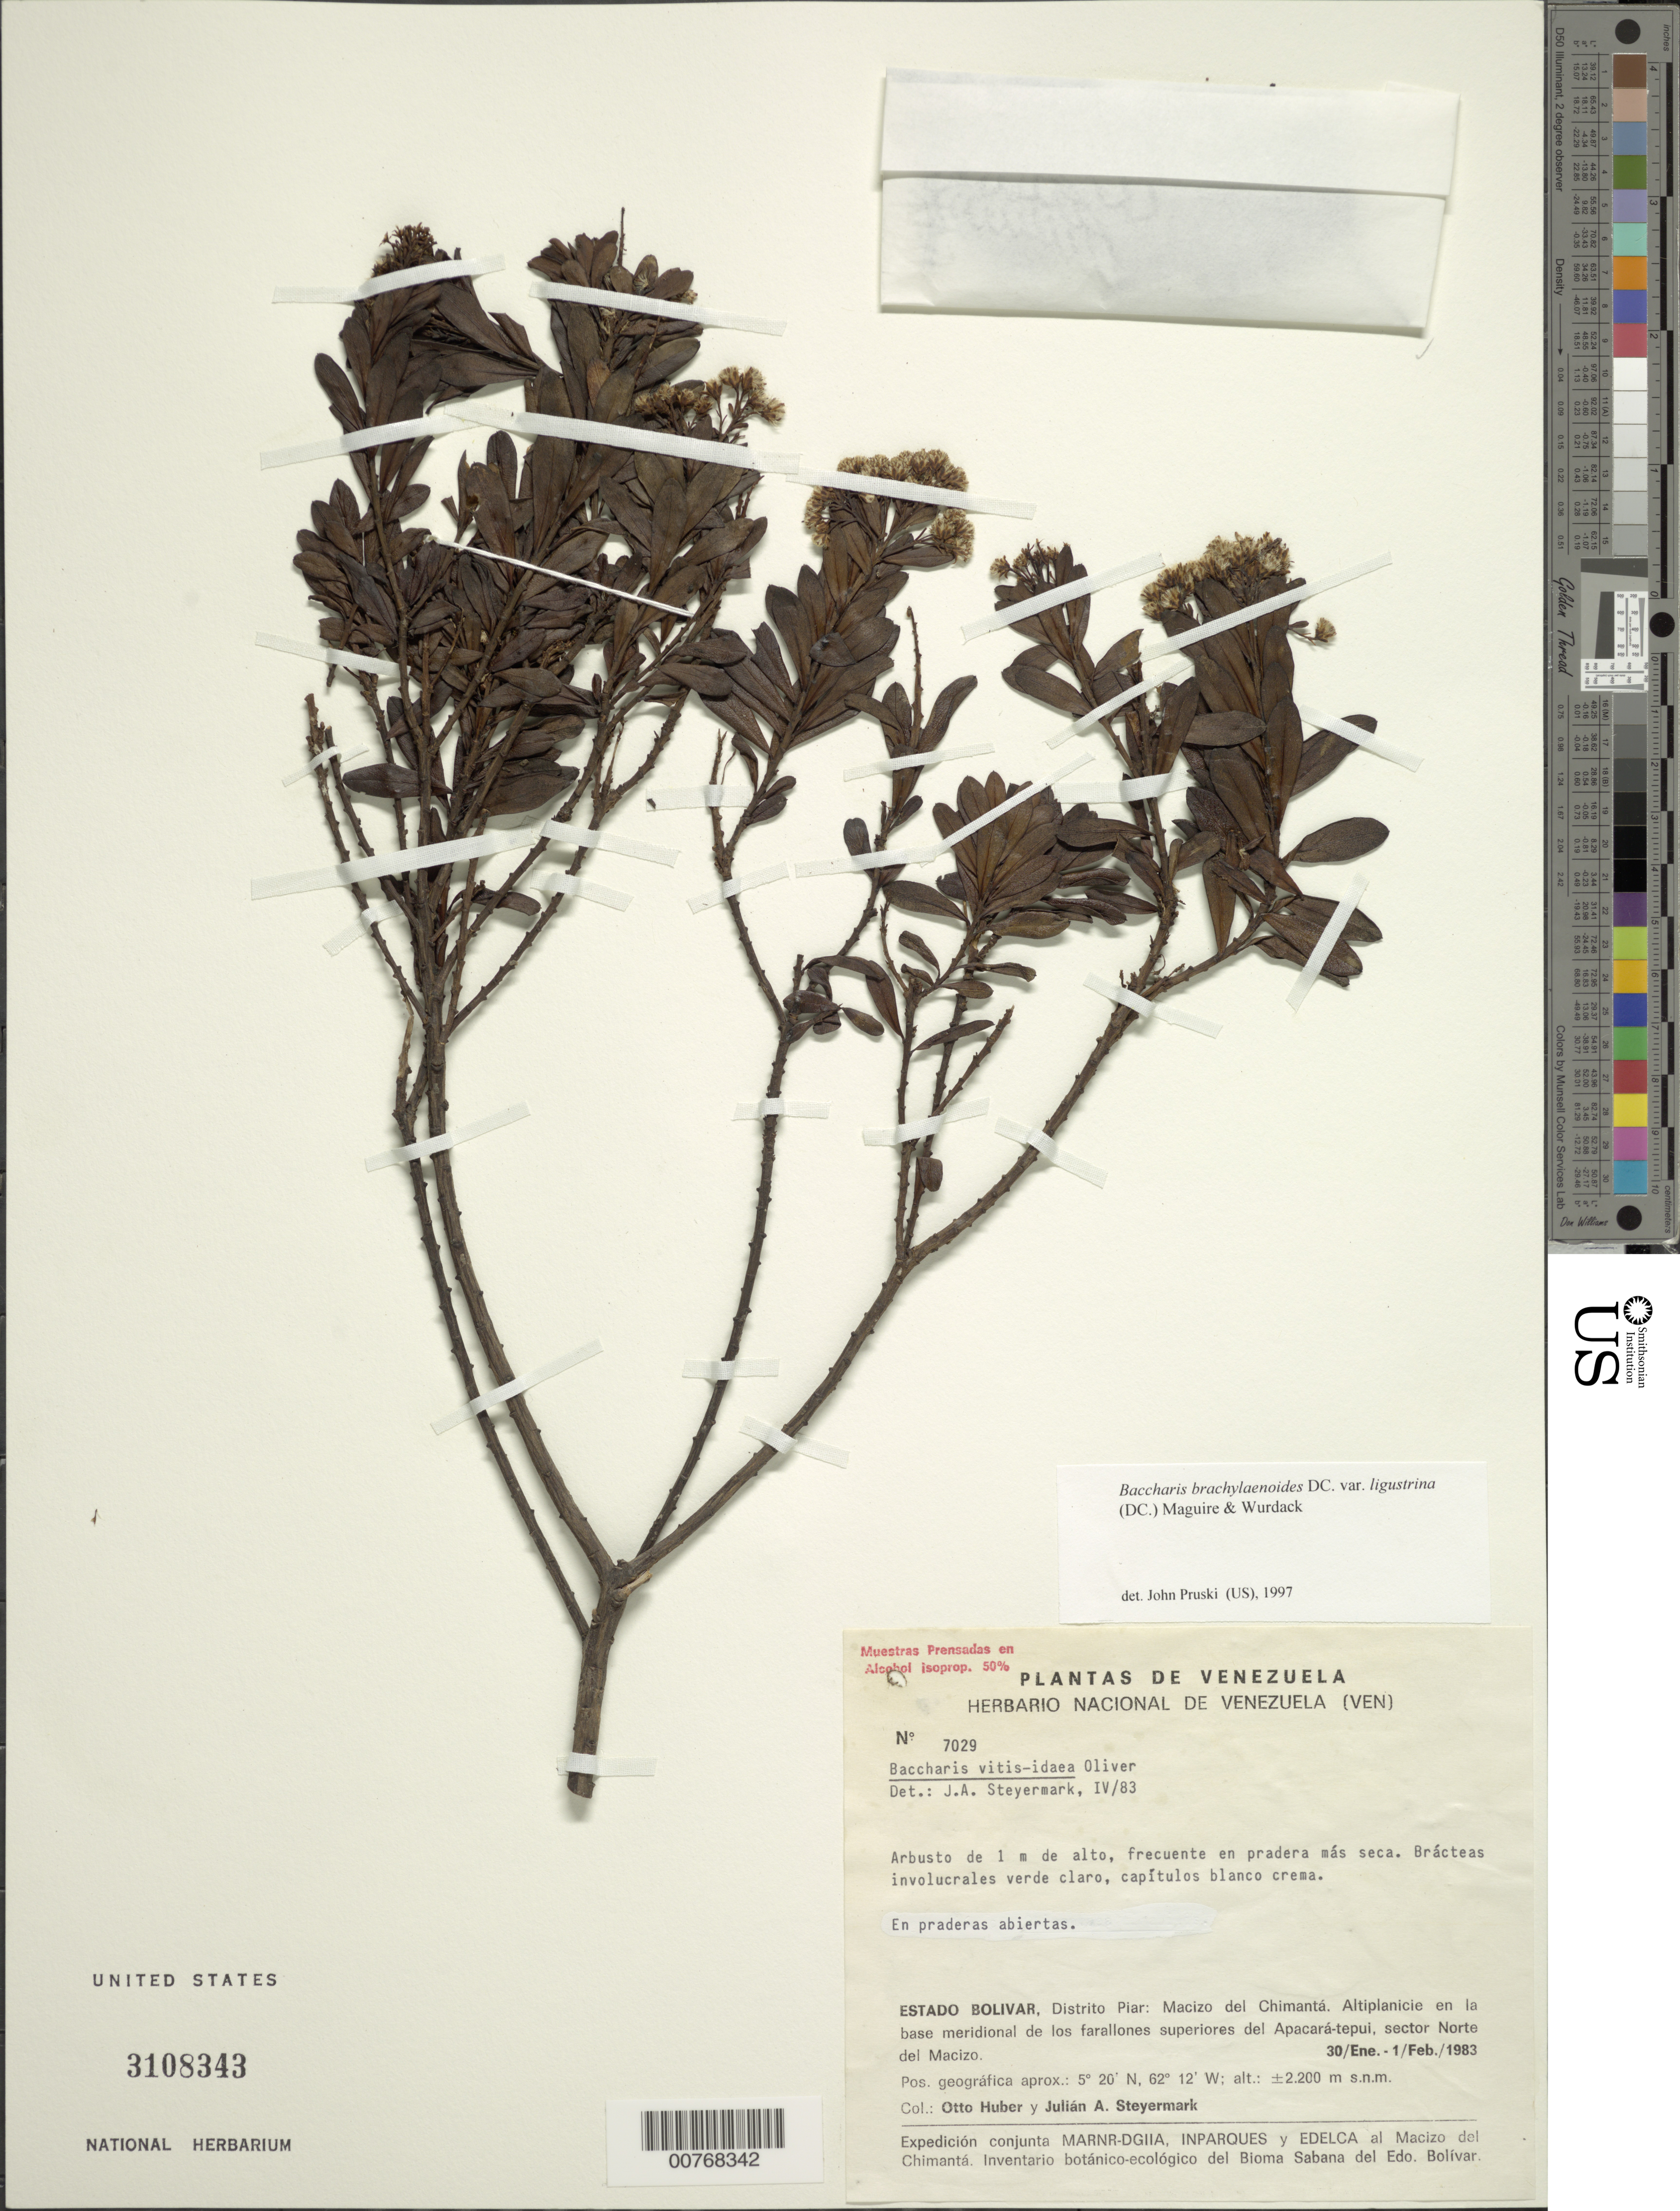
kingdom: Plantae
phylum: Tracheophyta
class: Magnoliopsida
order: Asterales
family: Asteraceae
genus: Baccharis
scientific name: Baccharis brachylaenoides var. ligustrina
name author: (DC.) Maguire & Wurdack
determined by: Steyermark, Julian A., (VEN)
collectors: O. Huber & J. Steyermark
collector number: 7029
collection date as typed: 30-Jan-83 to 1-Feb-84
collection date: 1983-01-30/1984-02-01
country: Venezuela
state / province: Bolívar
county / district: Piar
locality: Macizo del Chimantá, altiplanicie en la base meridional de los farallones superíores del Apácara-tepuí, sector Norte del Macizo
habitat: Pradera mas seca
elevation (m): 2200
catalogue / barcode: US 3108343